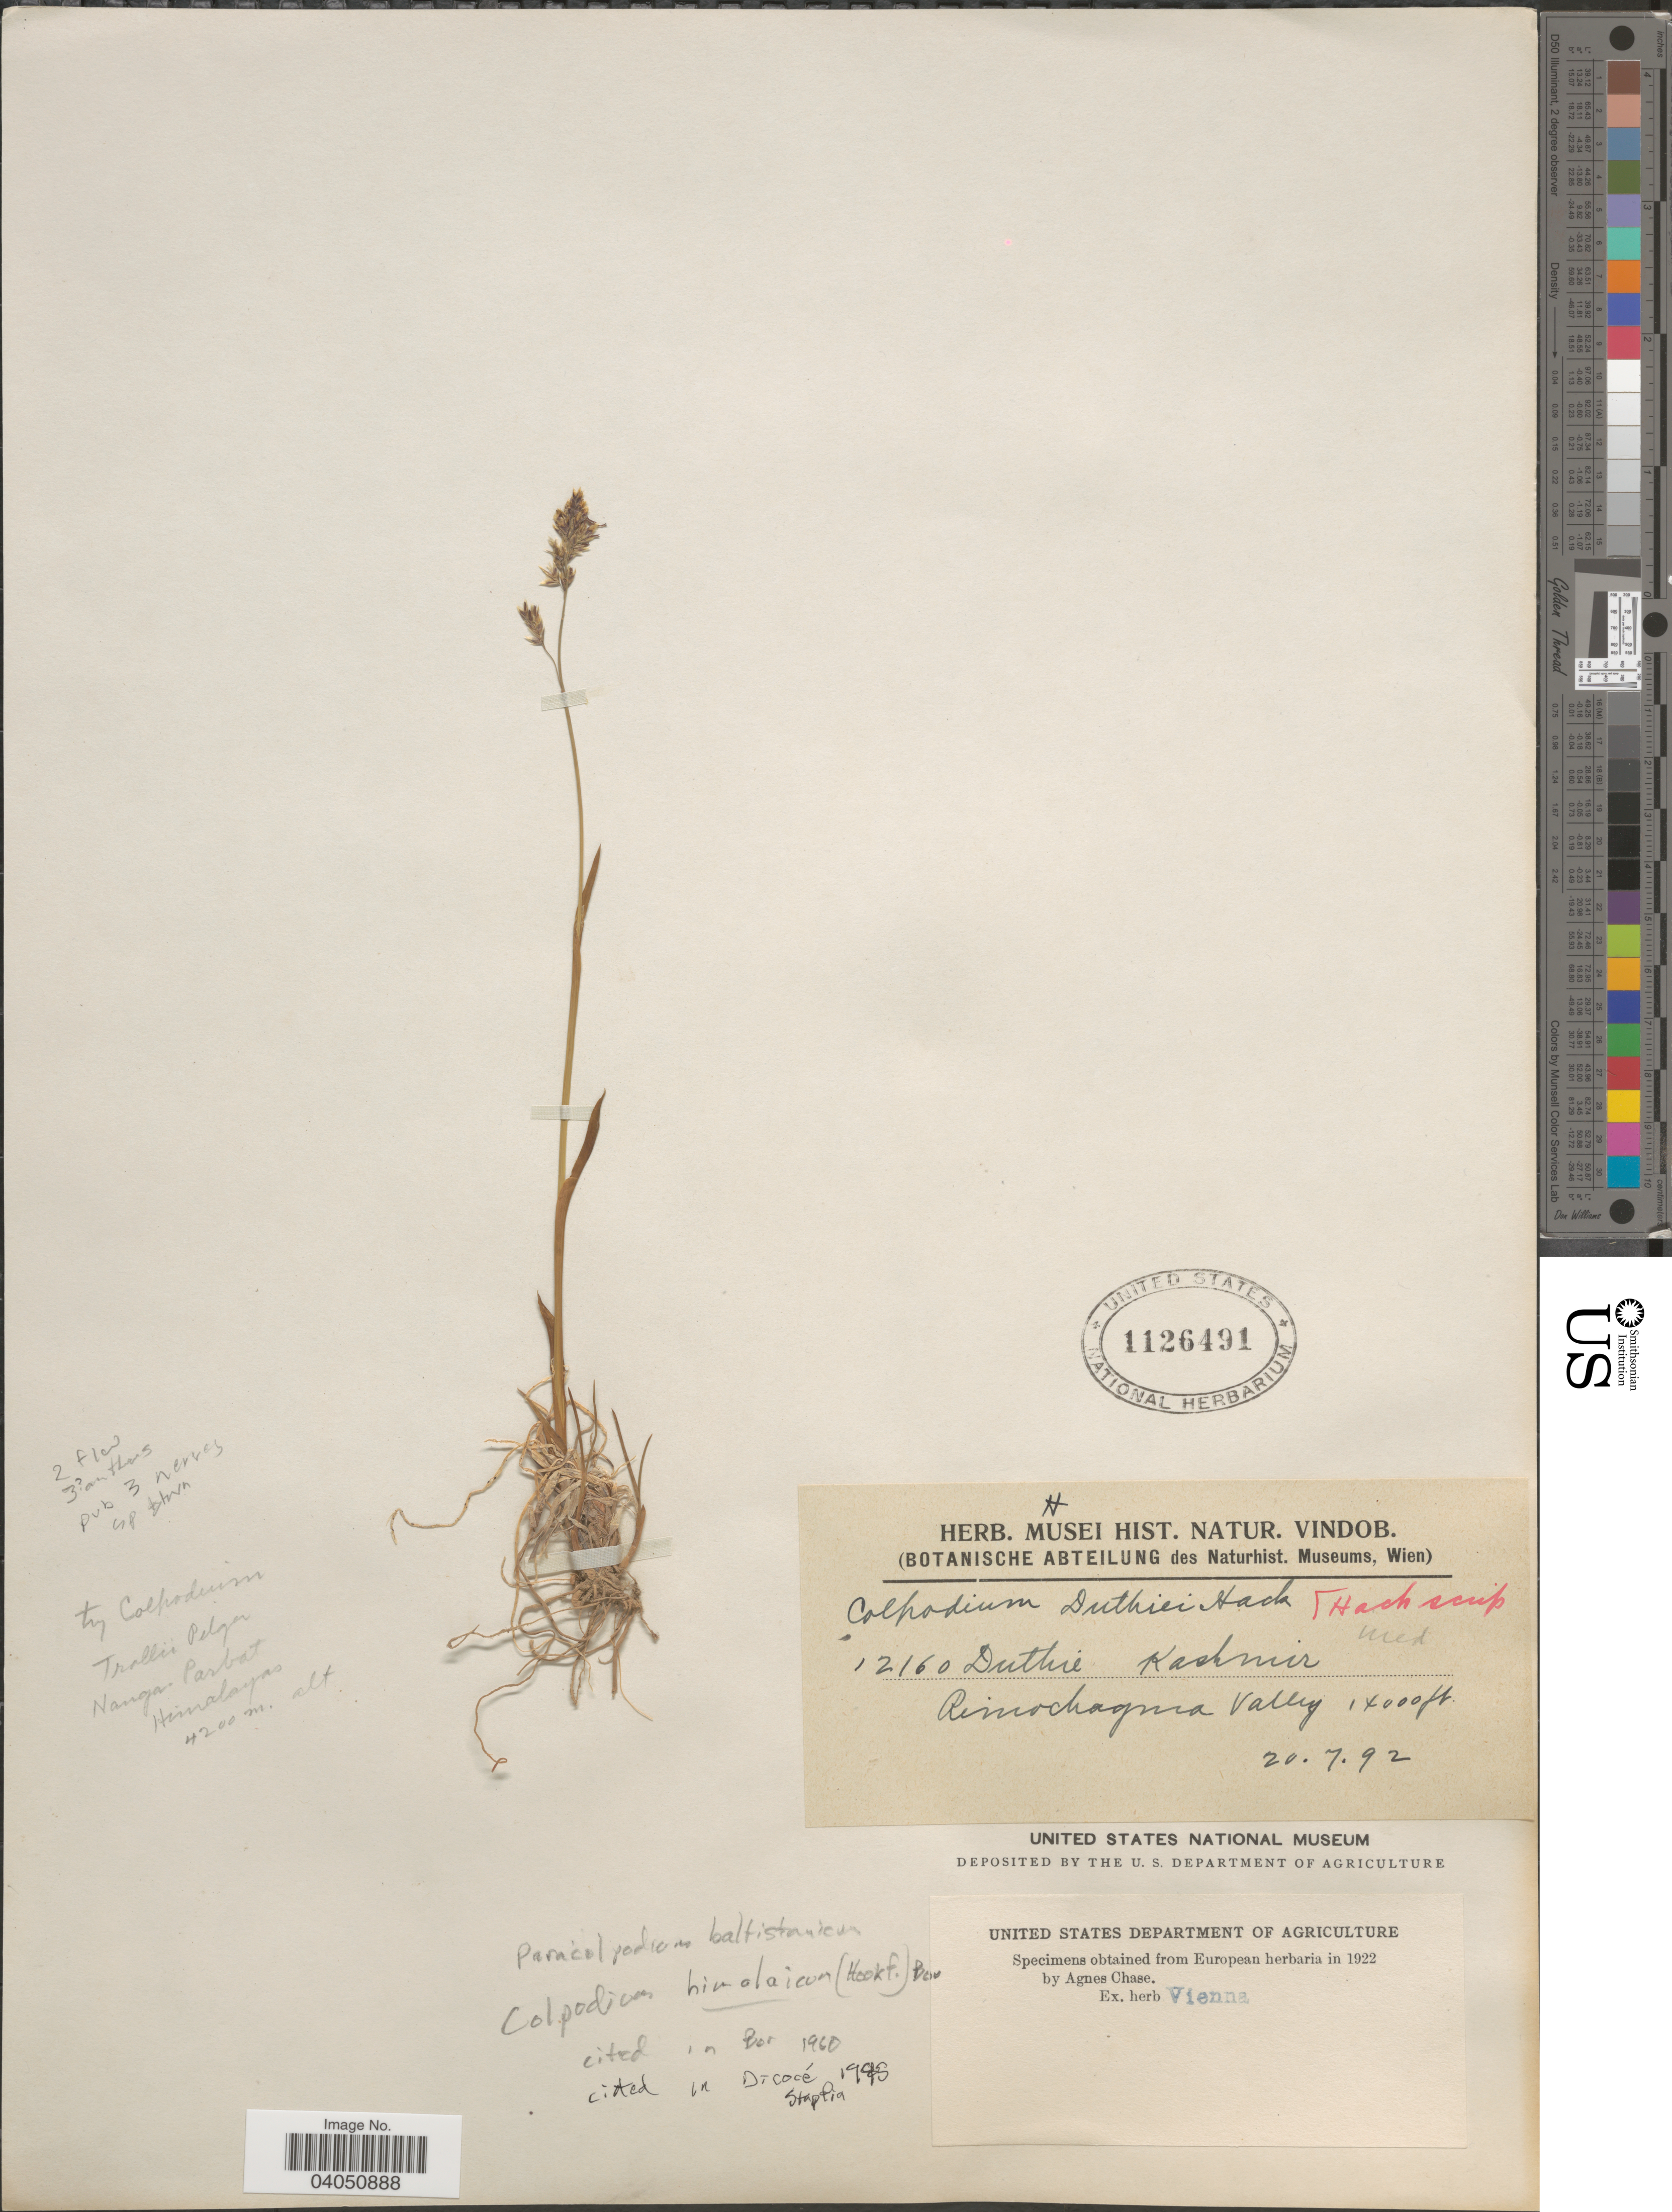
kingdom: Plantae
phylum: Tracheophyta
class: Liliopsida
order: Poales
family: Poaceae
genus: Paracolpodium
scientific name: Paracolpodium baltistanicum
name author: (Dickoré) Röser & Tkach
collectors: Duthie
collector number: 12160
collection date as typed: Transcribed d/m/y: 20/7/92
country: India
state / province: Jammu and Kashmir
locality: Rimochagma Valley.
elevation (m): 4267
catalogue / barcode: US 1126491